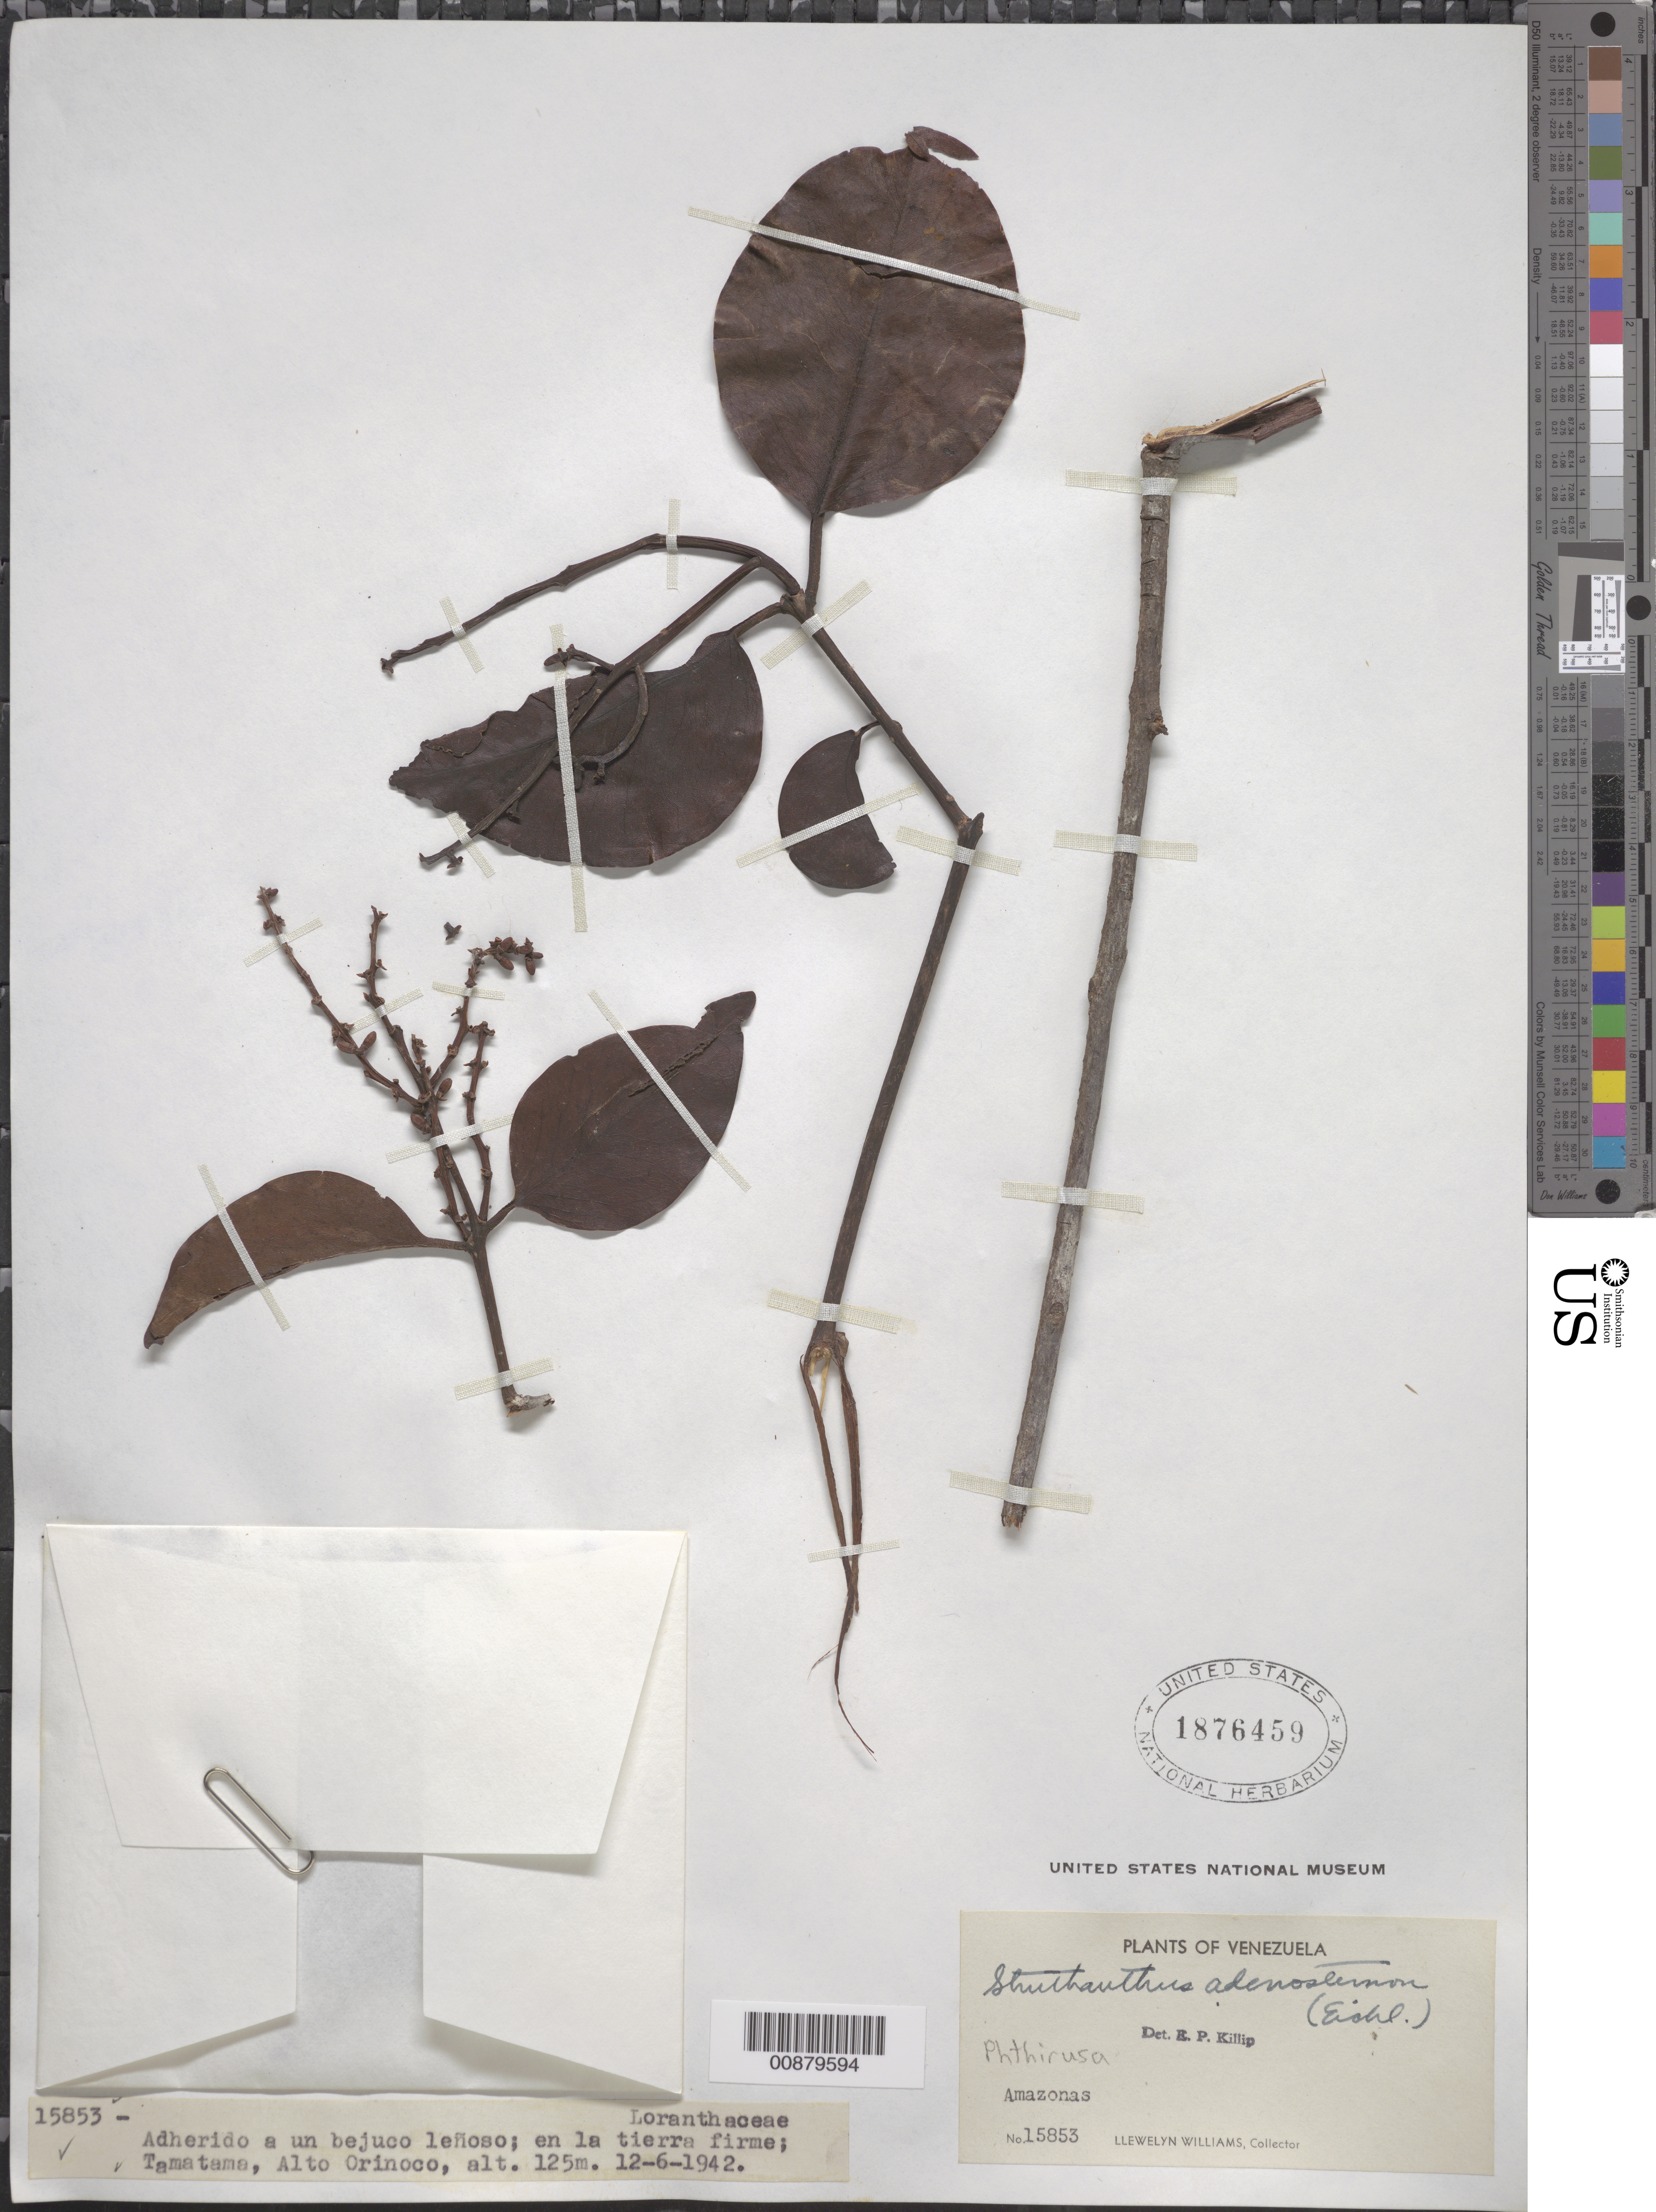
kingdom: Plantae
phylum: Tracheophyta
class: Magnoliopsida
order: Santalales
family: Loranthaceae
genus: Struthanthus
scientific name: Struthanthus adenostemon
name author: Eichler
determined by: Killip, Ellsworth P.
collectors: Ll. Williams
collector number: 15853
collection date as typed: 12-Jun-42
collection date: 1942-06-12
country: Venezuela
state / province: Amazonas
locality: Tamatama, Alto Río Orinoco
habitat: Adherido a un bejuco lenoso; en la tiera firme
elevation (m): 125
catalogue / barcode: US 1876459